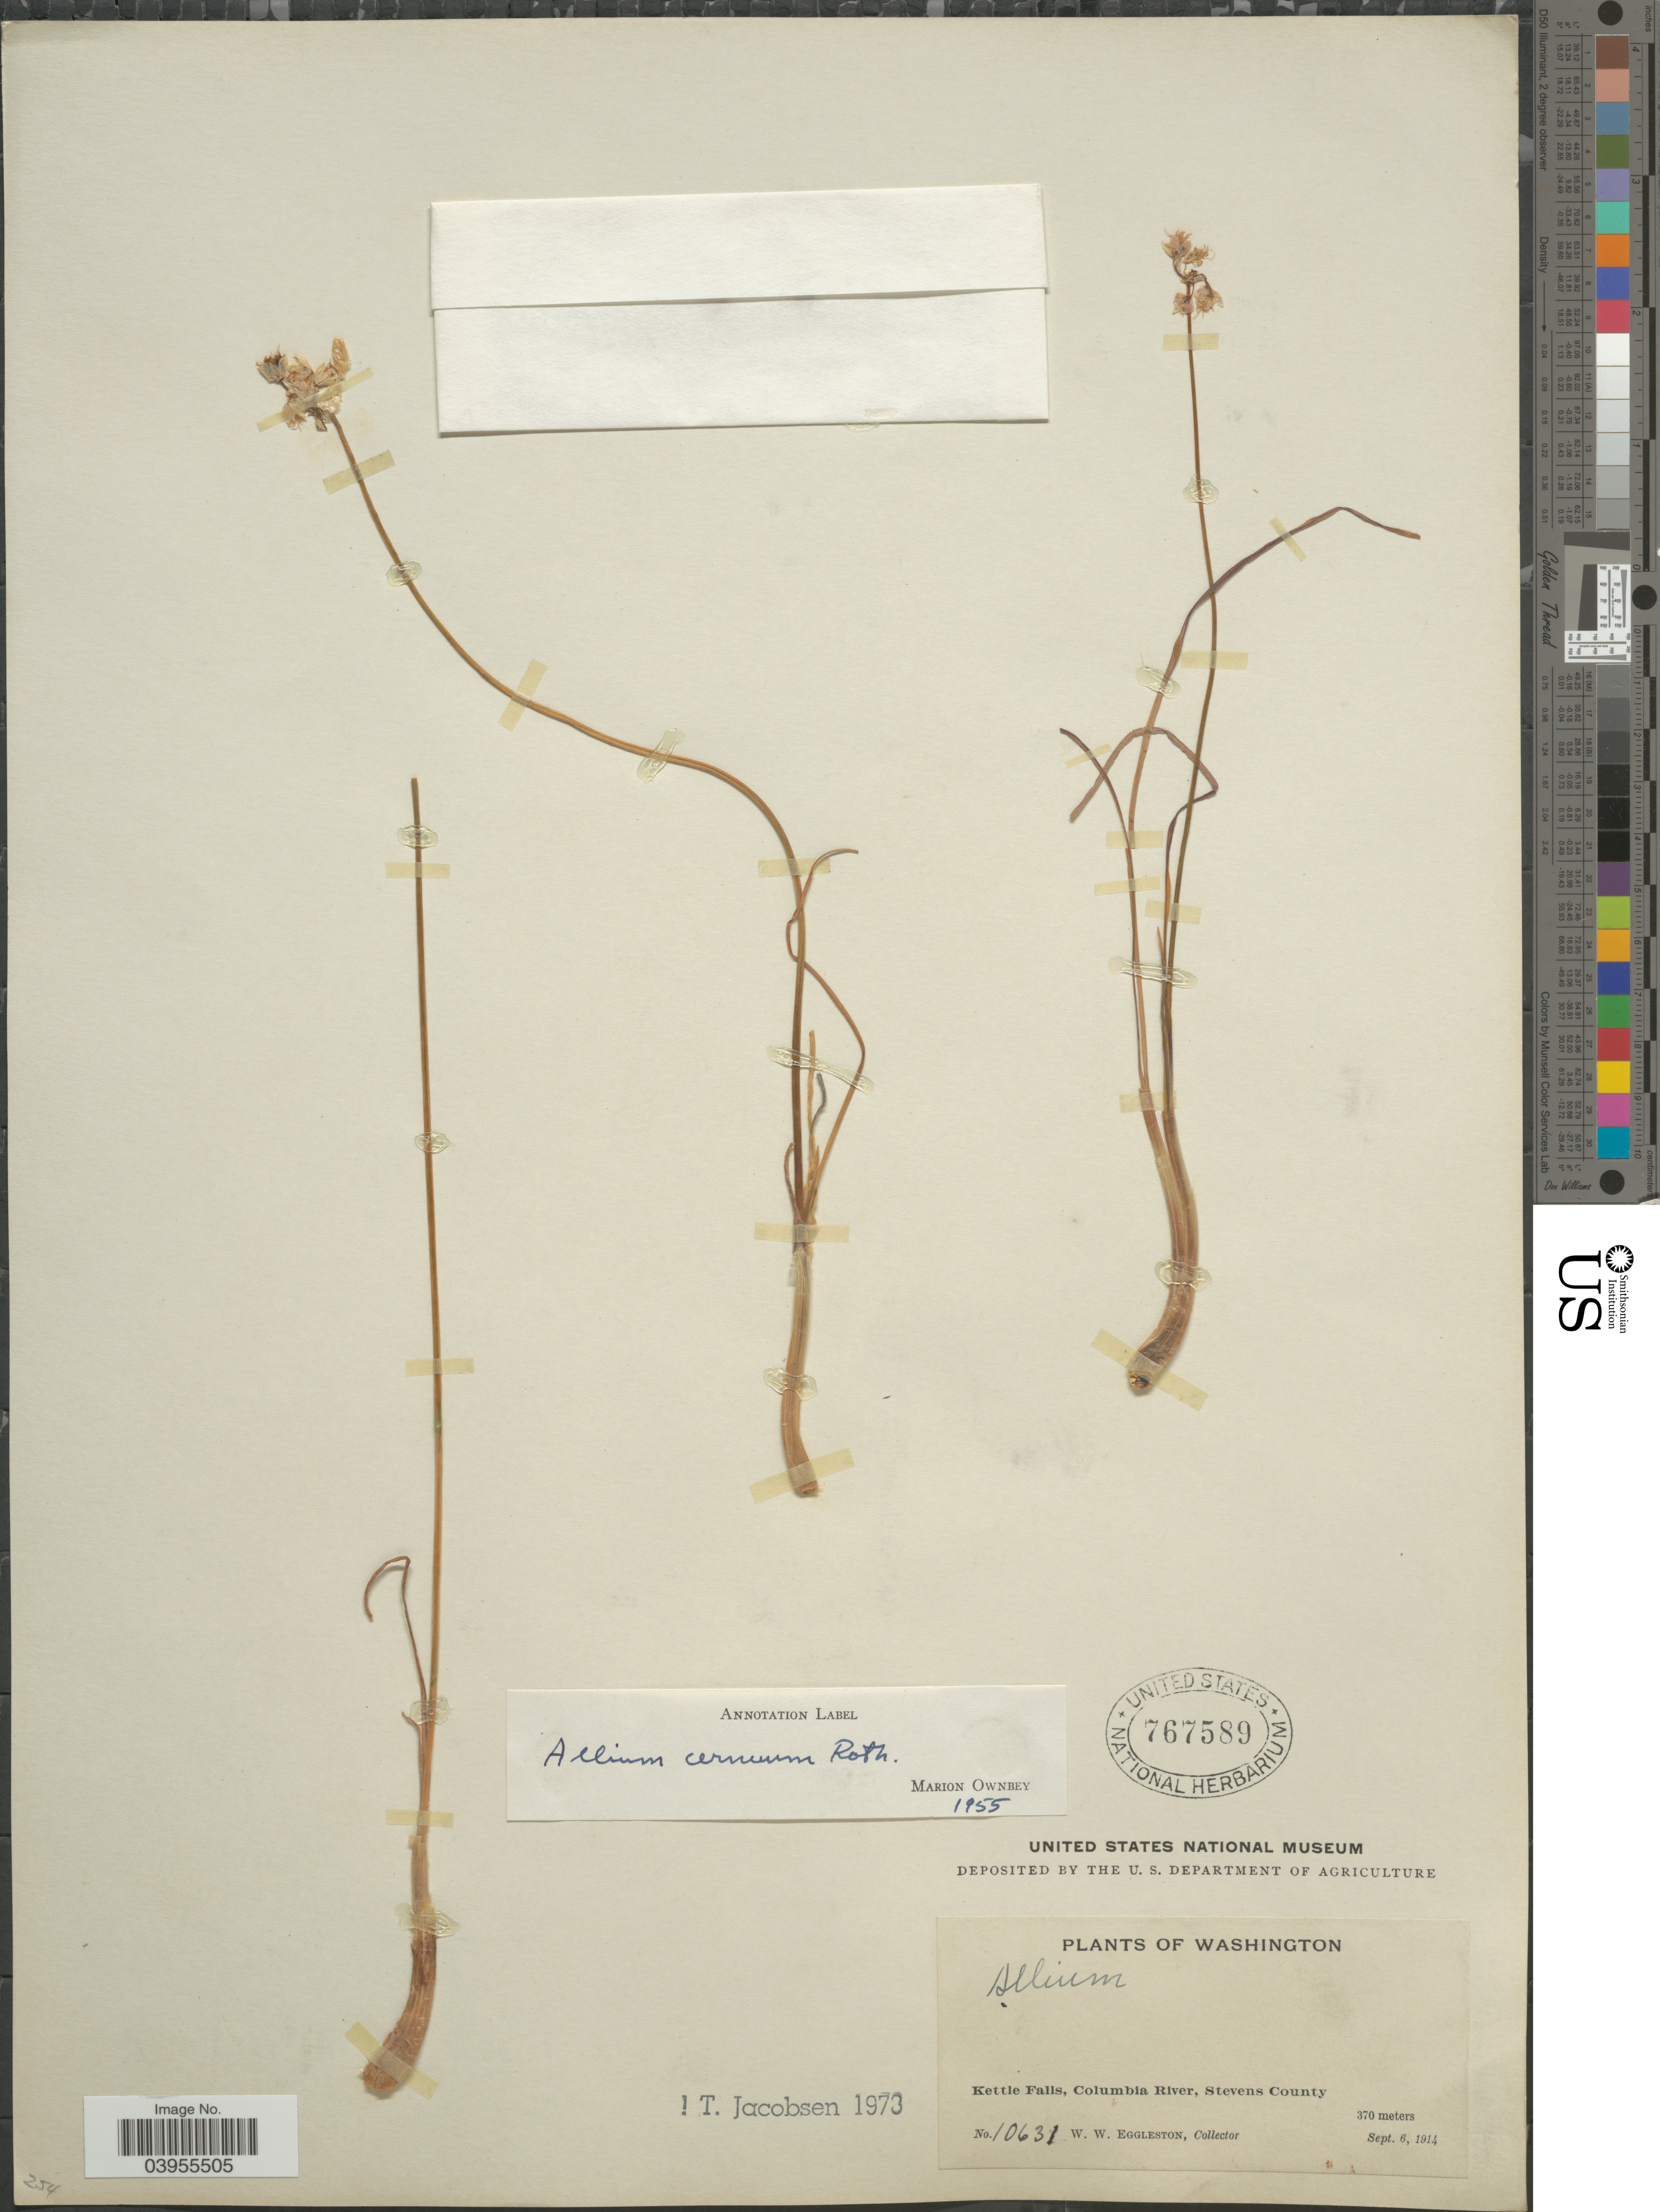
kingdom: Plantae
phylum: Tracheophyta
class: Liliopsida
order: Asparagales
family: Amaryllidaceae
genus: Allium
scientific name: Allium cernuum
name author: Roth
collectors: W. W. Eggleston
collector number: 10631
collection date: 1914-09-06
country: United States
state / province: Washington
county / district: Stevens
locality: Kettle Falls, Columbia River, Stevens County.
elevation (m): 370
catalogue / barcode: US 767589